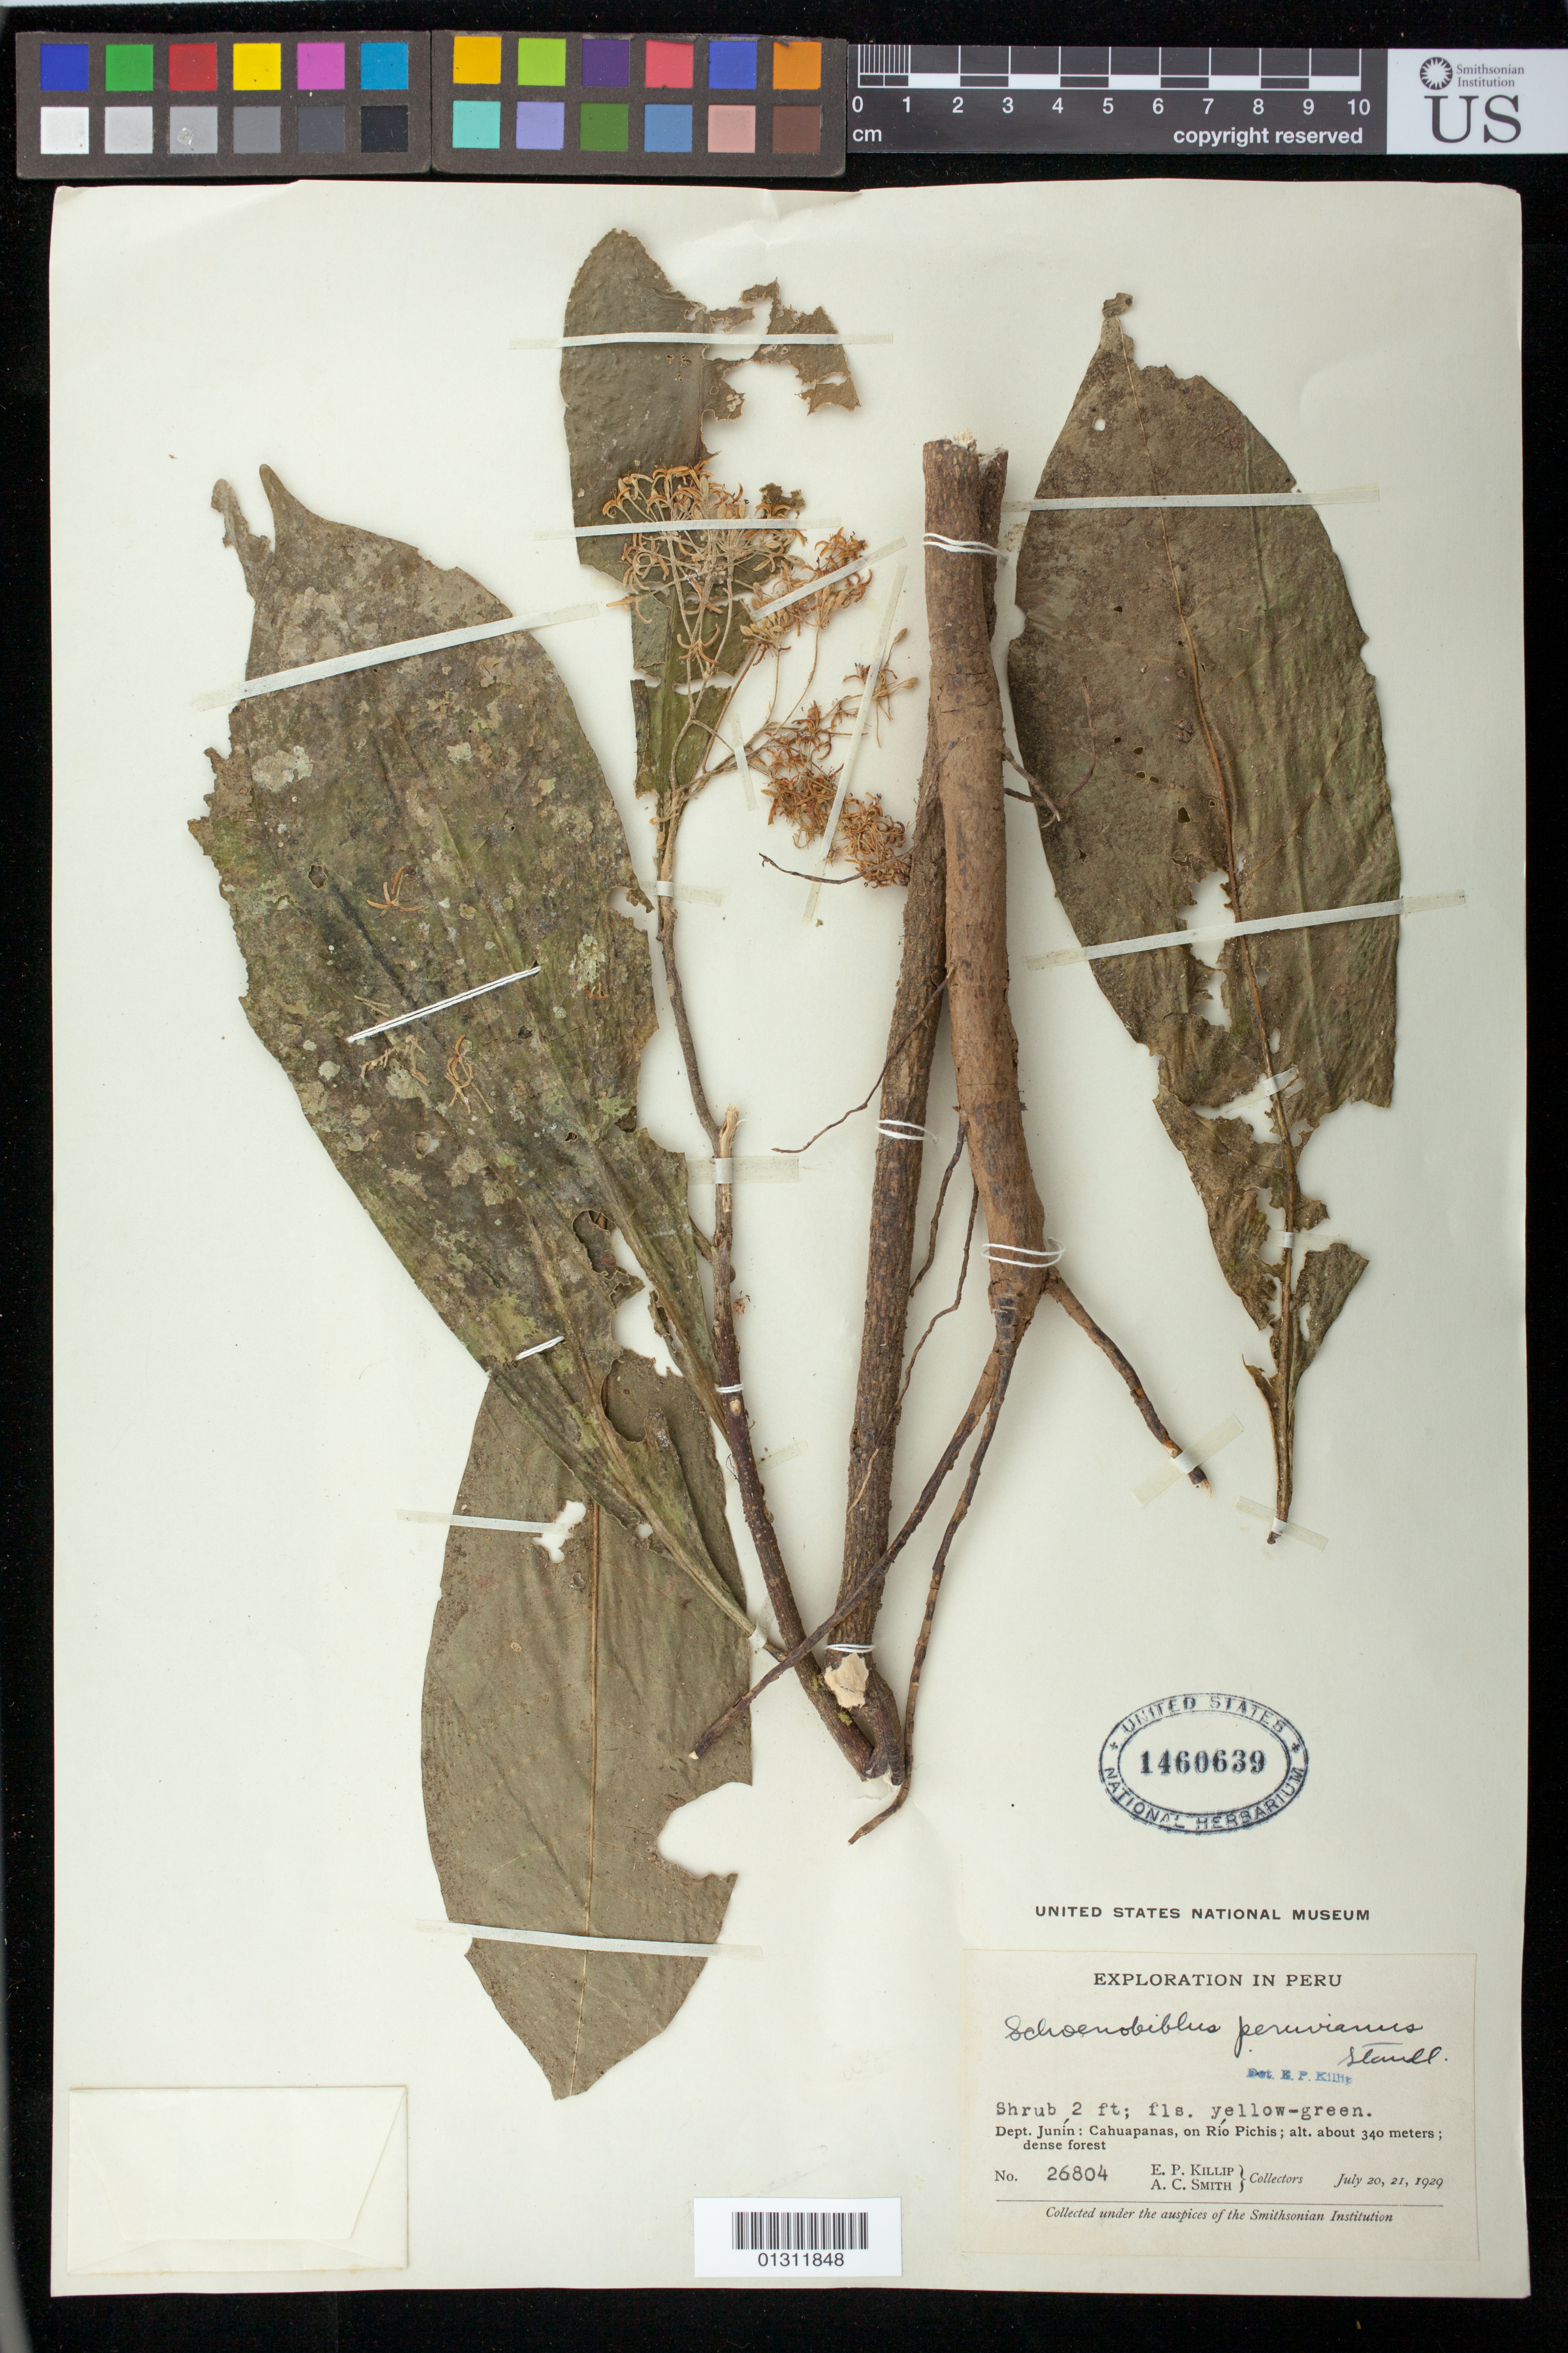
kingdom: Plantae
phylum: Tracheophyta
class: Magnoliopsida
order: Malvales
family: Thymelaeaceae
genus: Schoenobiblus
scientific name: Schoenobiblus peruvianus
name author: Standl.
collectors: E. P. Killip & A. C. Smith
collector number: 26804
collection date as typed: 20 Jul 1929 to 21 Jul 1929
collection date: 1929-07-20/1929-07-21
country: Peru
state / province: Junín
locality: Cahuapanas, on Río Pichis.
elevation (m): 340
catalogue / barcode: US 1460639